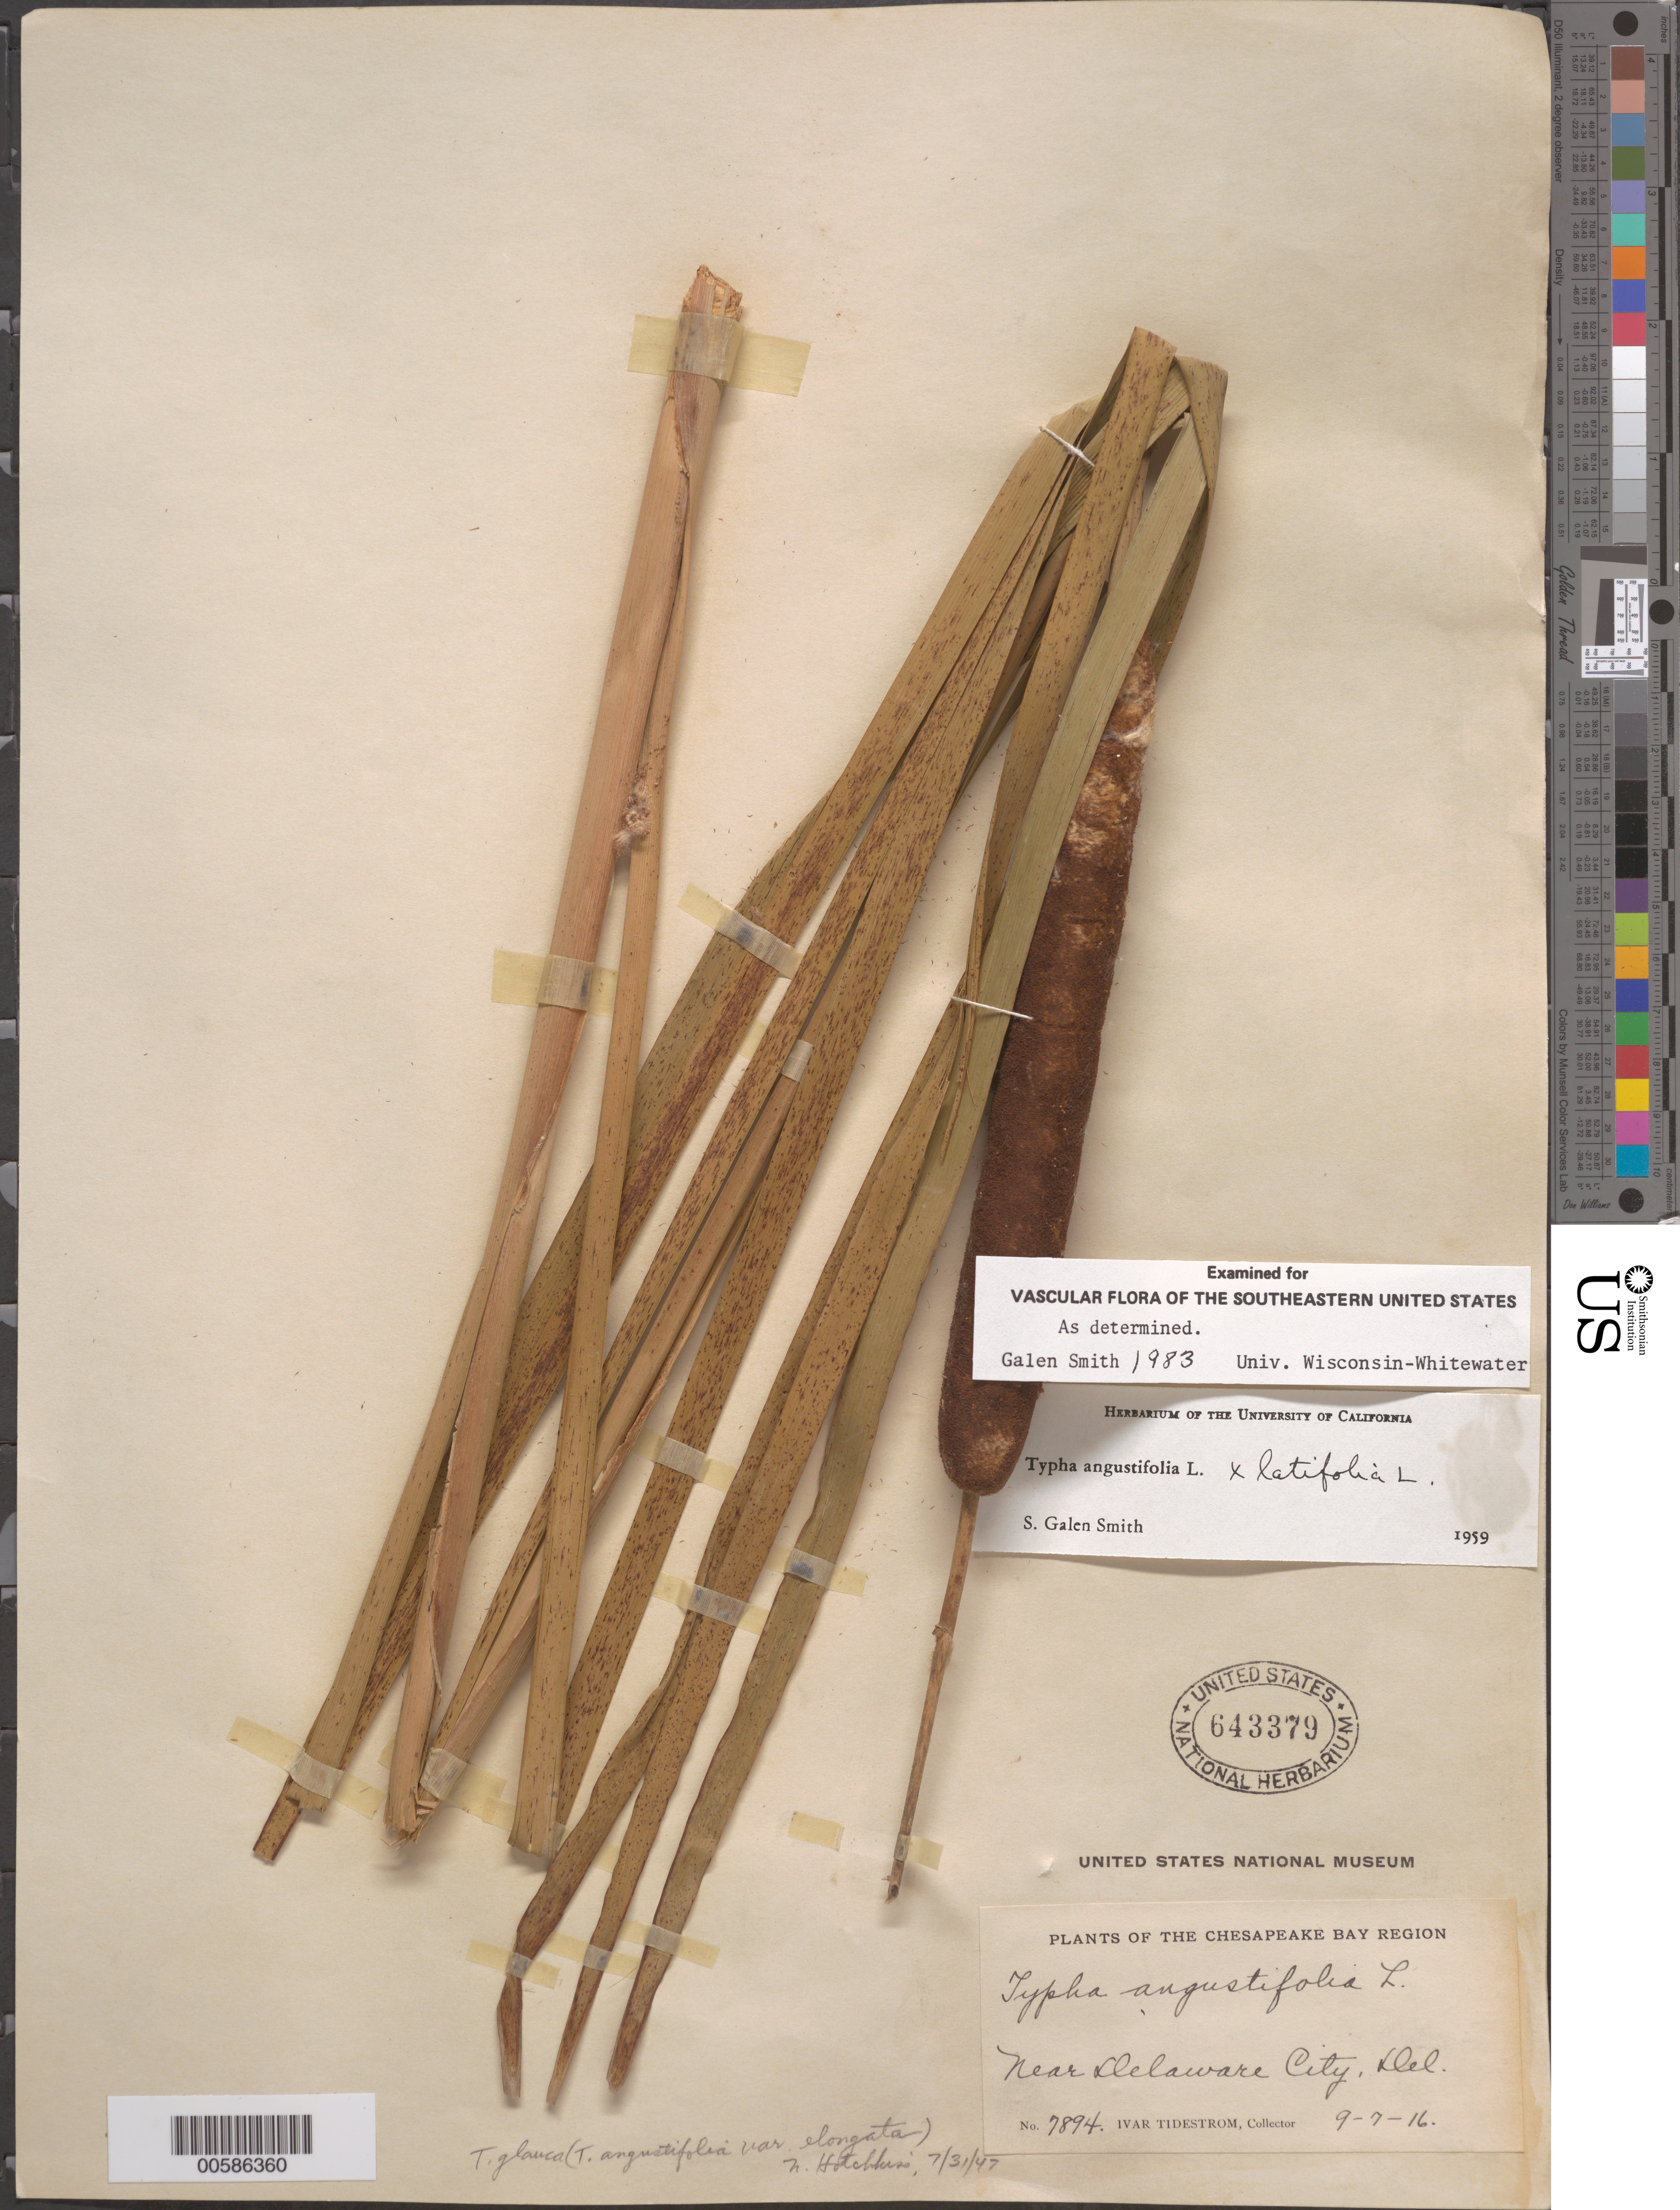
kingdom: Plantae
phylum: Tracheophyta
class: Liliopsida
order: Poales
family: Typhaceae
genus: Typha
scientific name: Typha angustifolia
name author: L.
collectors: I. F. Tidestrom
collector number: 7894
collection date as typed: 09 Jul 1916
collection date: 1916-07-09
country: United States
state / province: Delaware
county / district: New Castle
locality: Near Delaware City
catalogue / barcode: US 643379